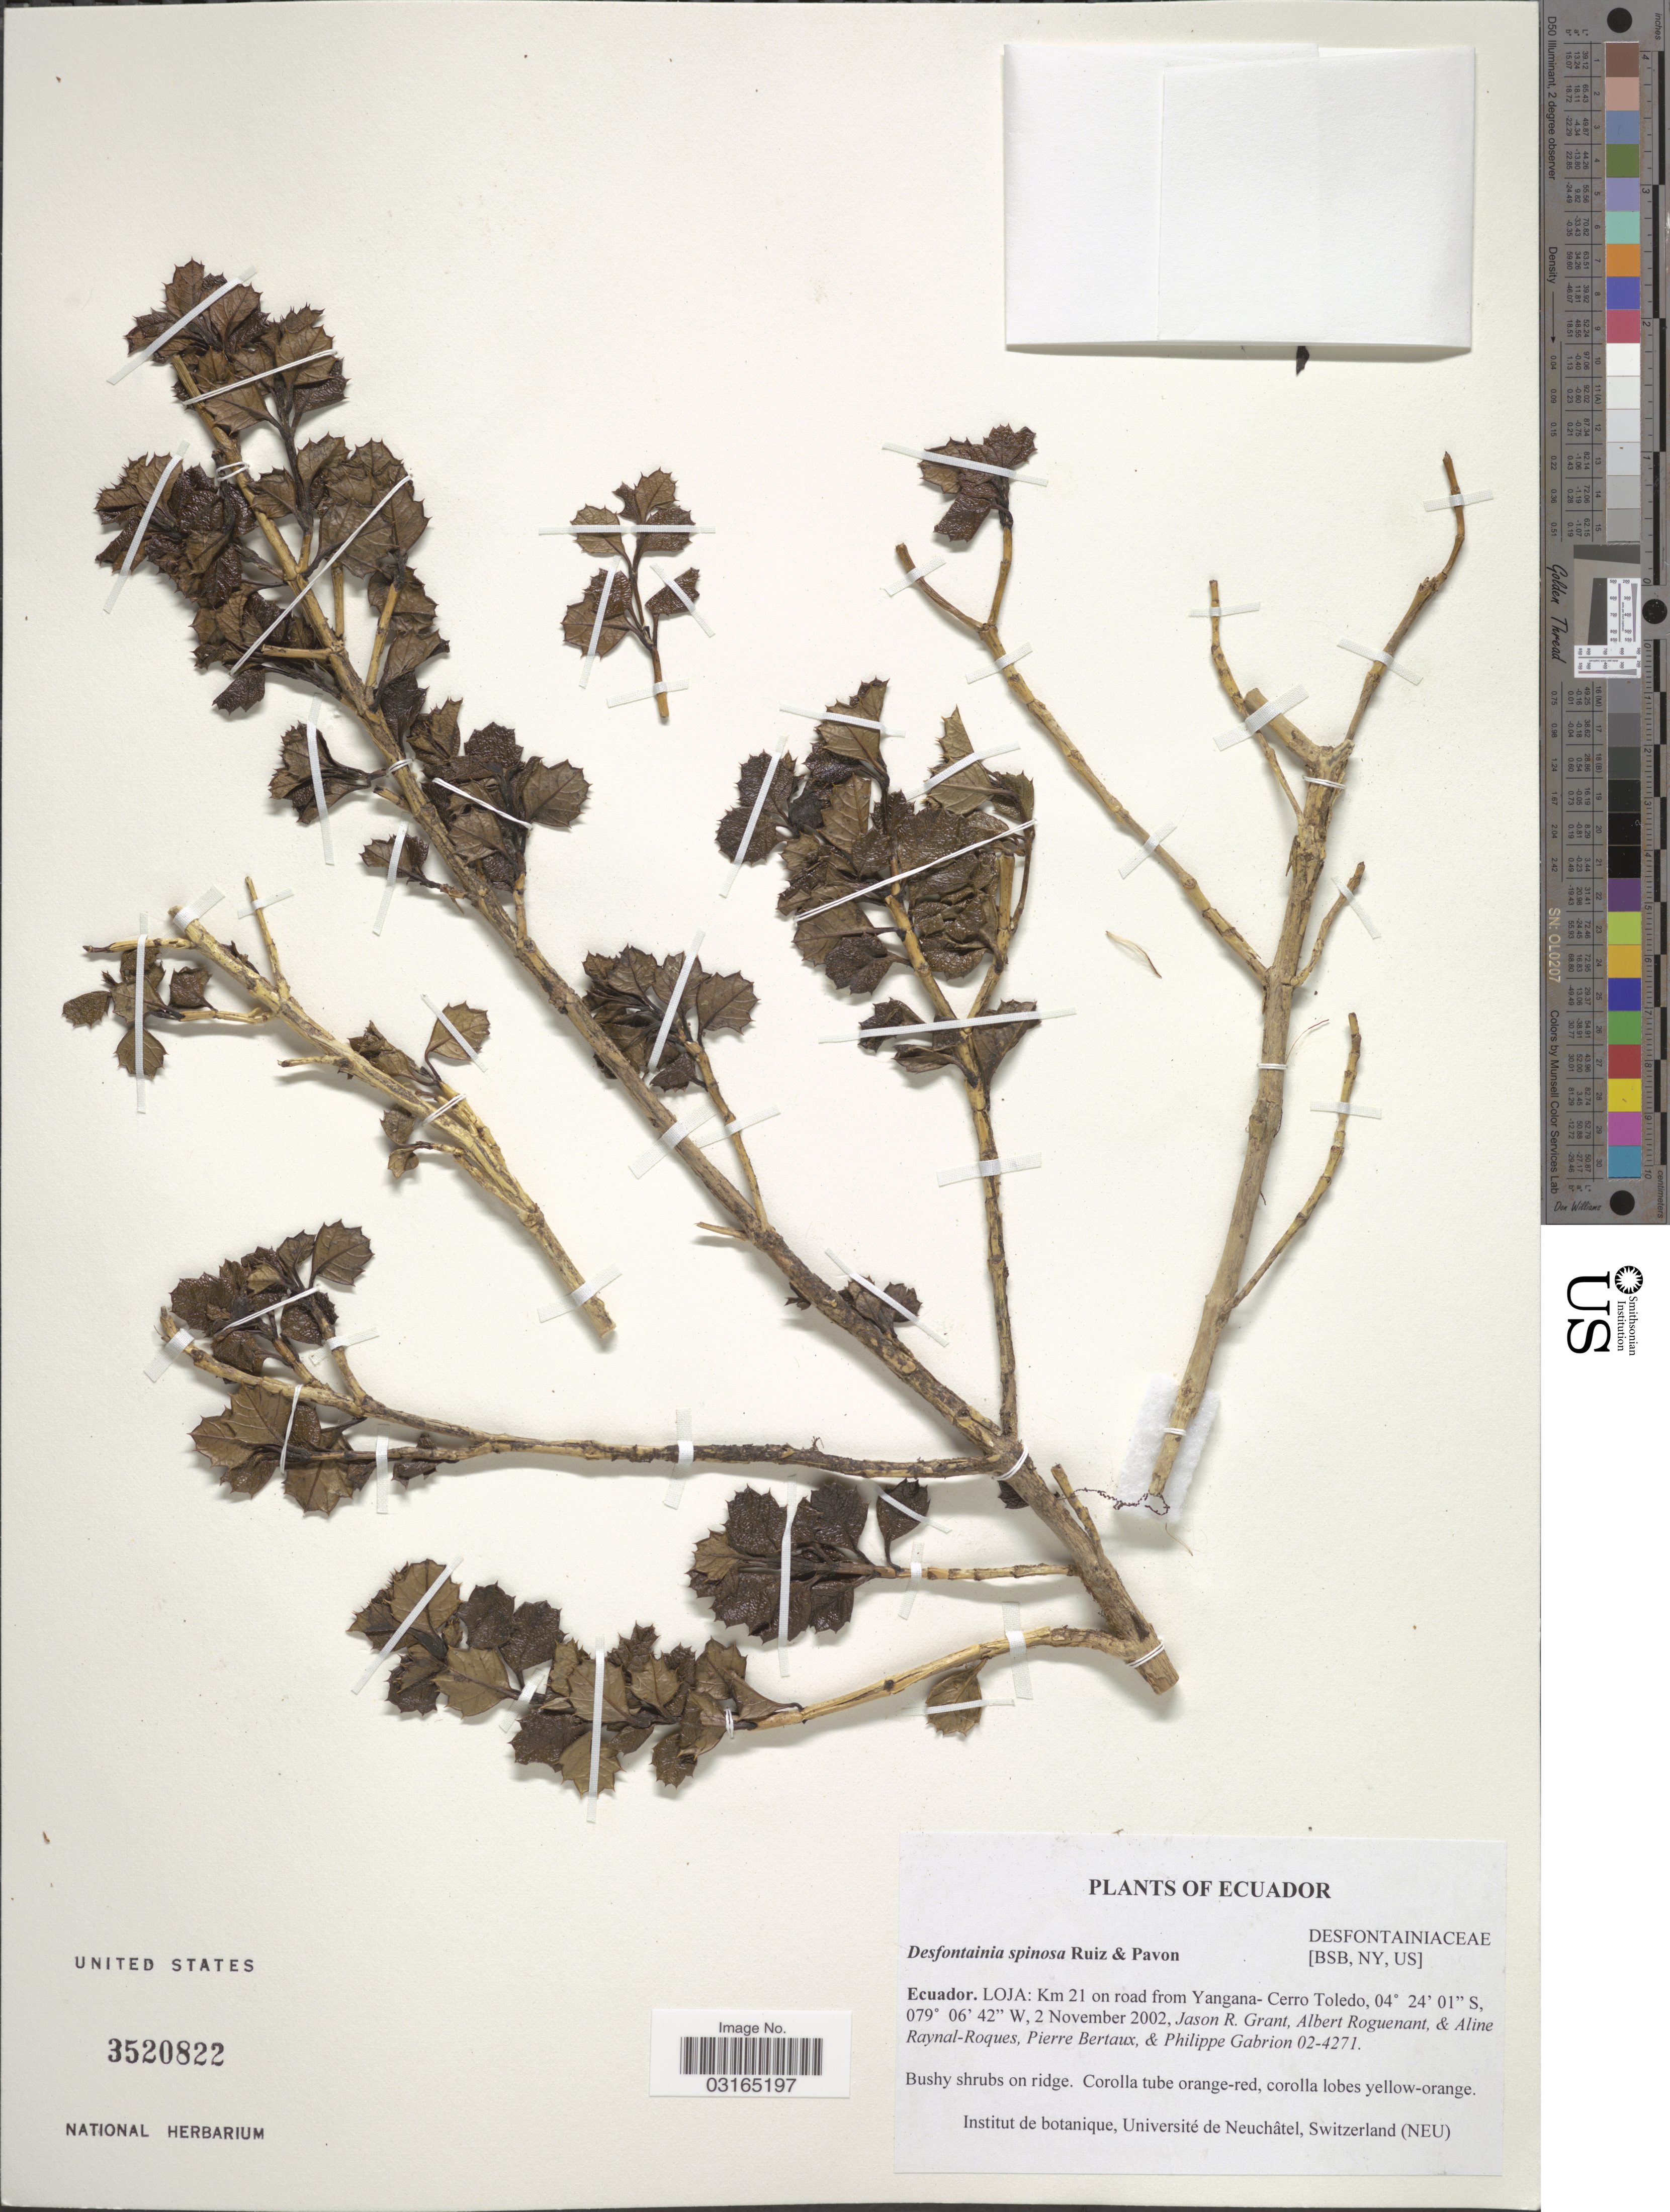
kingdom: Plantae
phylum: Tracheophyta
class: Magnoliopsida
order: Bruniales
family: Columelliaceae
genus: Desfontainia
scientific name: Desfontainia spinosa var. spinosa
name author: Ruiz & Pav.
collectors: J. R. Grant, A. Roguenant, A. M. Raynal, P. Bertaux & P. Gabrion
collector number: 02-4271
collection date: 2002-11-02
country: Ecuador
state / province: Loja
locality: Km 21 on road from Yangana-Cerro Toledo.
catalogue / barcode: US 3520822